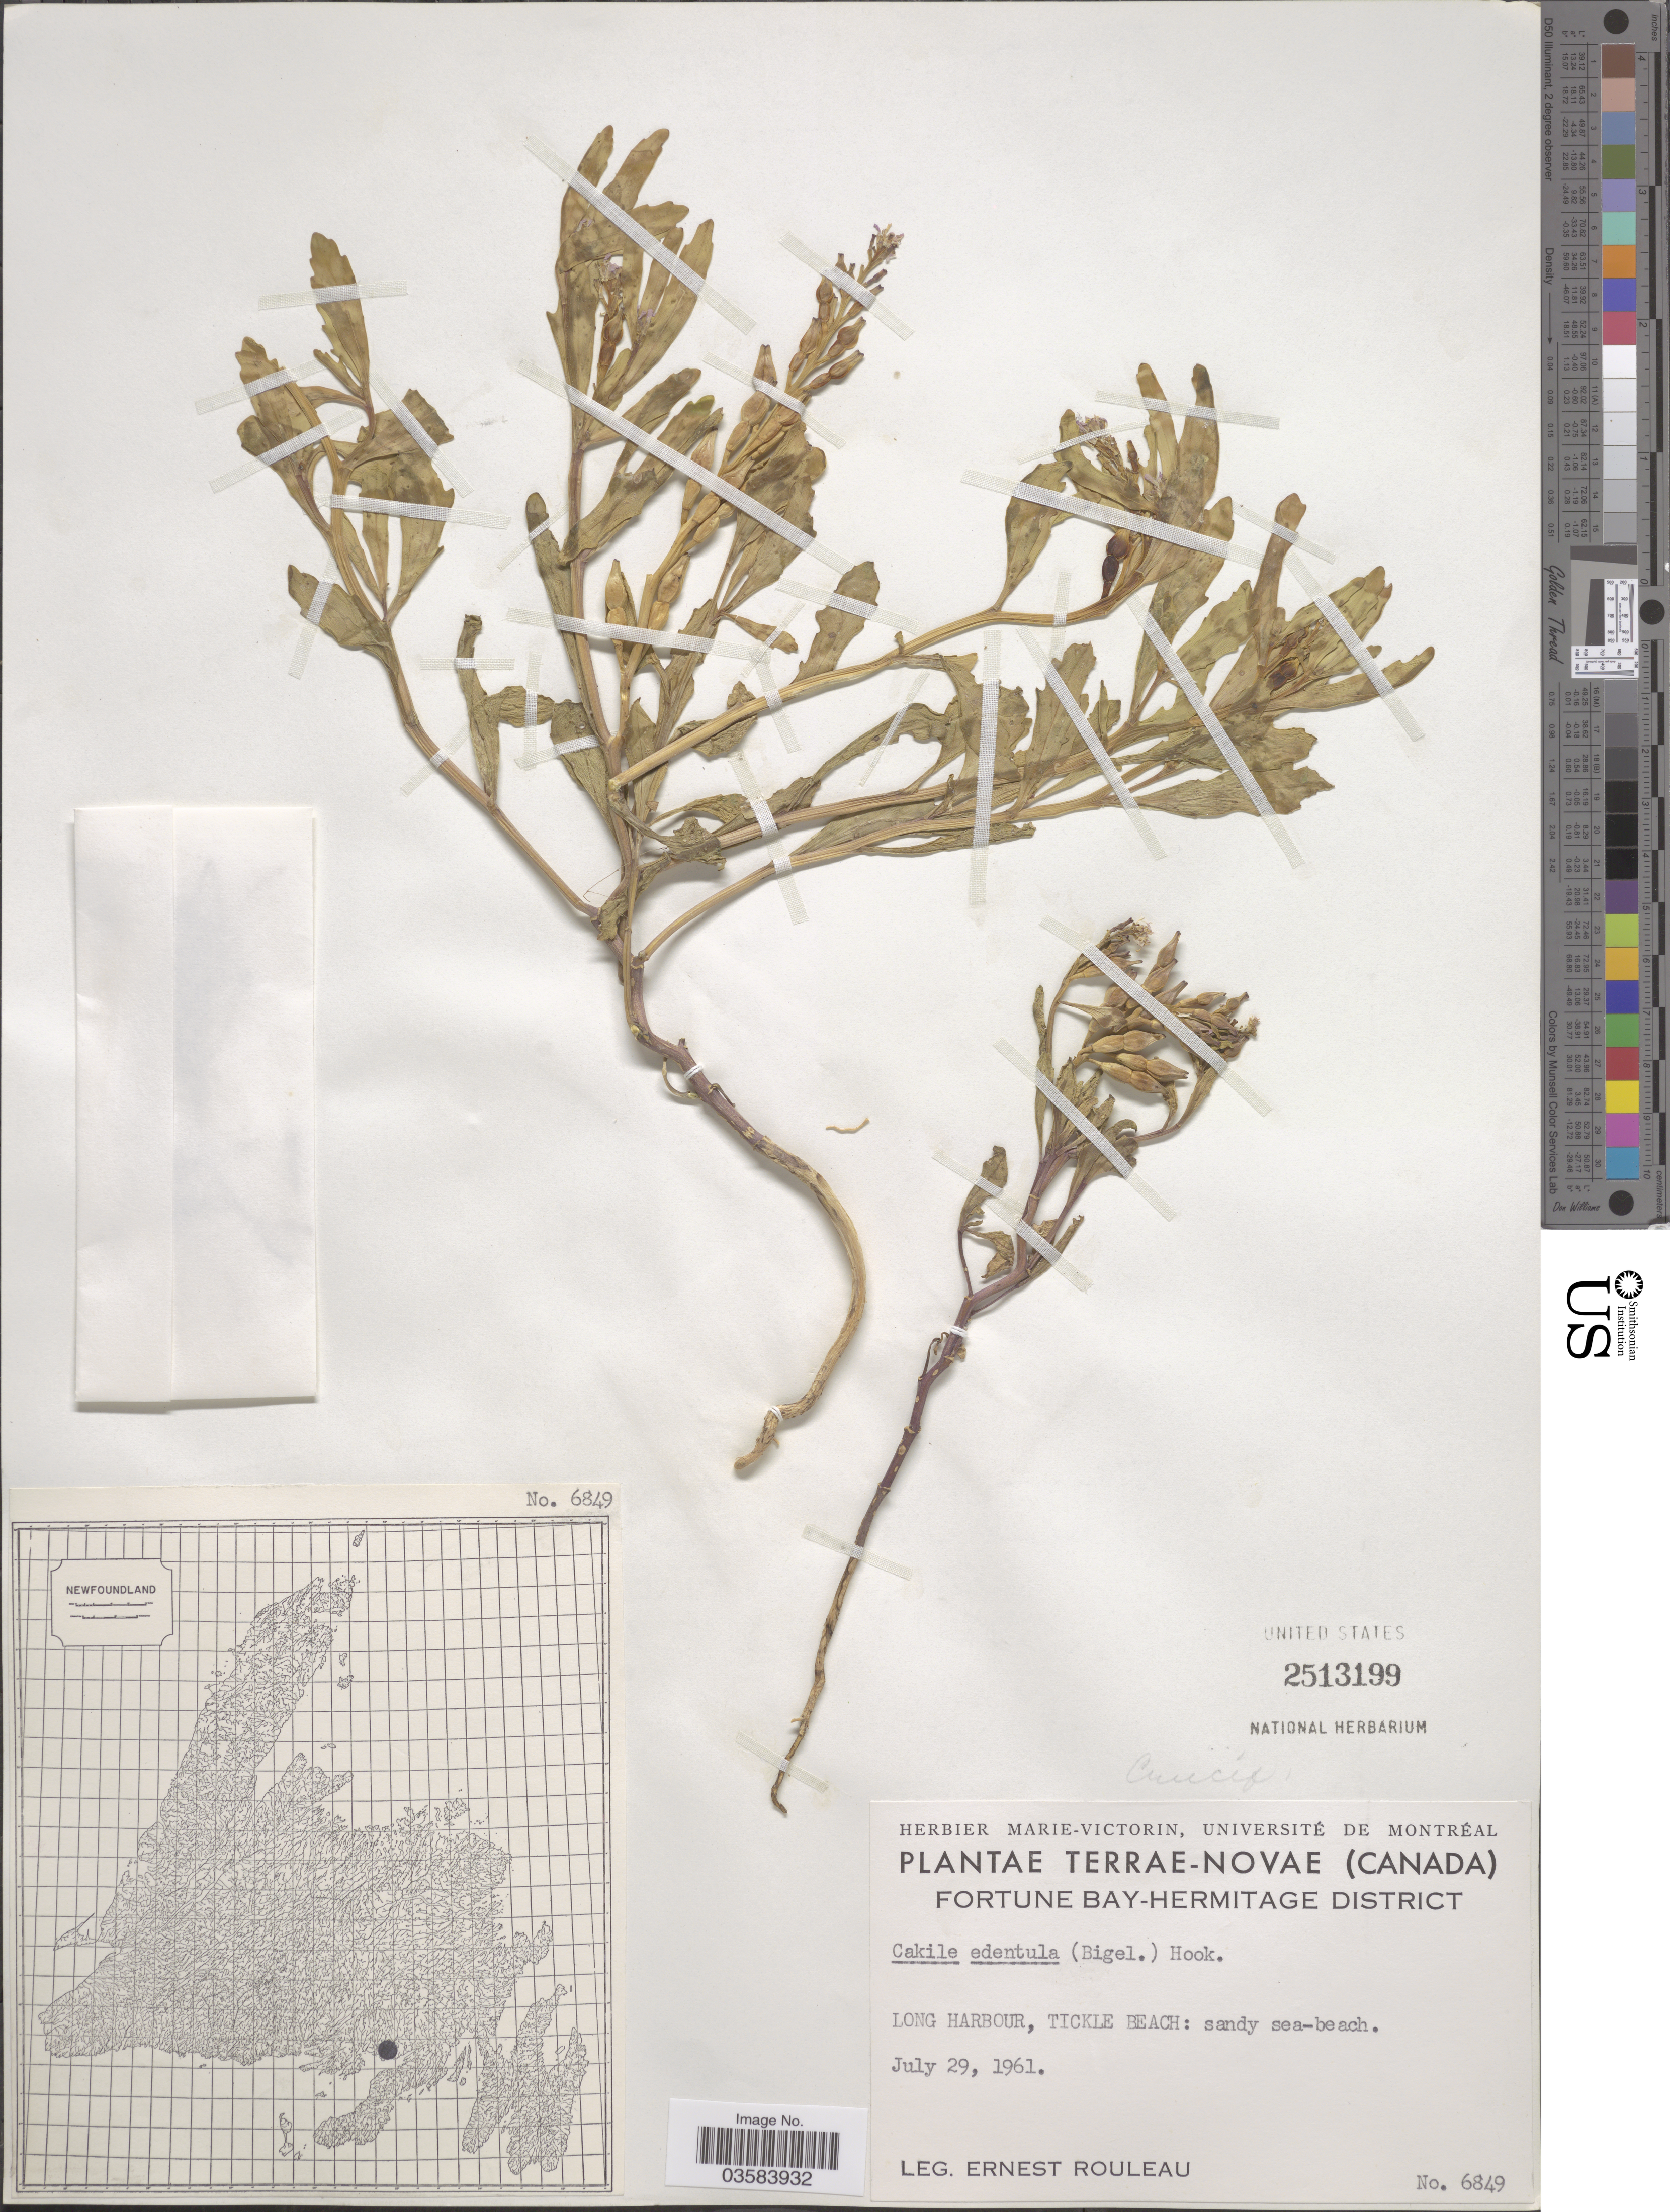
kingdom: Plantae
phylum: Tracheophyta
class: Magnoliopsida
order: Brassicales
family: Brassicaceae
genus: Cakile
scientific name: Cakile sp.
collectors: E. Rouleau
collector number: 6849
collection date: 1961-07-29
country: Canada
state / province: Quebec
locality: Plantae Terrae-Novae (Canada) Fortune Bay-Hermitage District. Long Harbour, Tickle Beach: sandy sea-beach.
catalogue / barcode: US 2513199